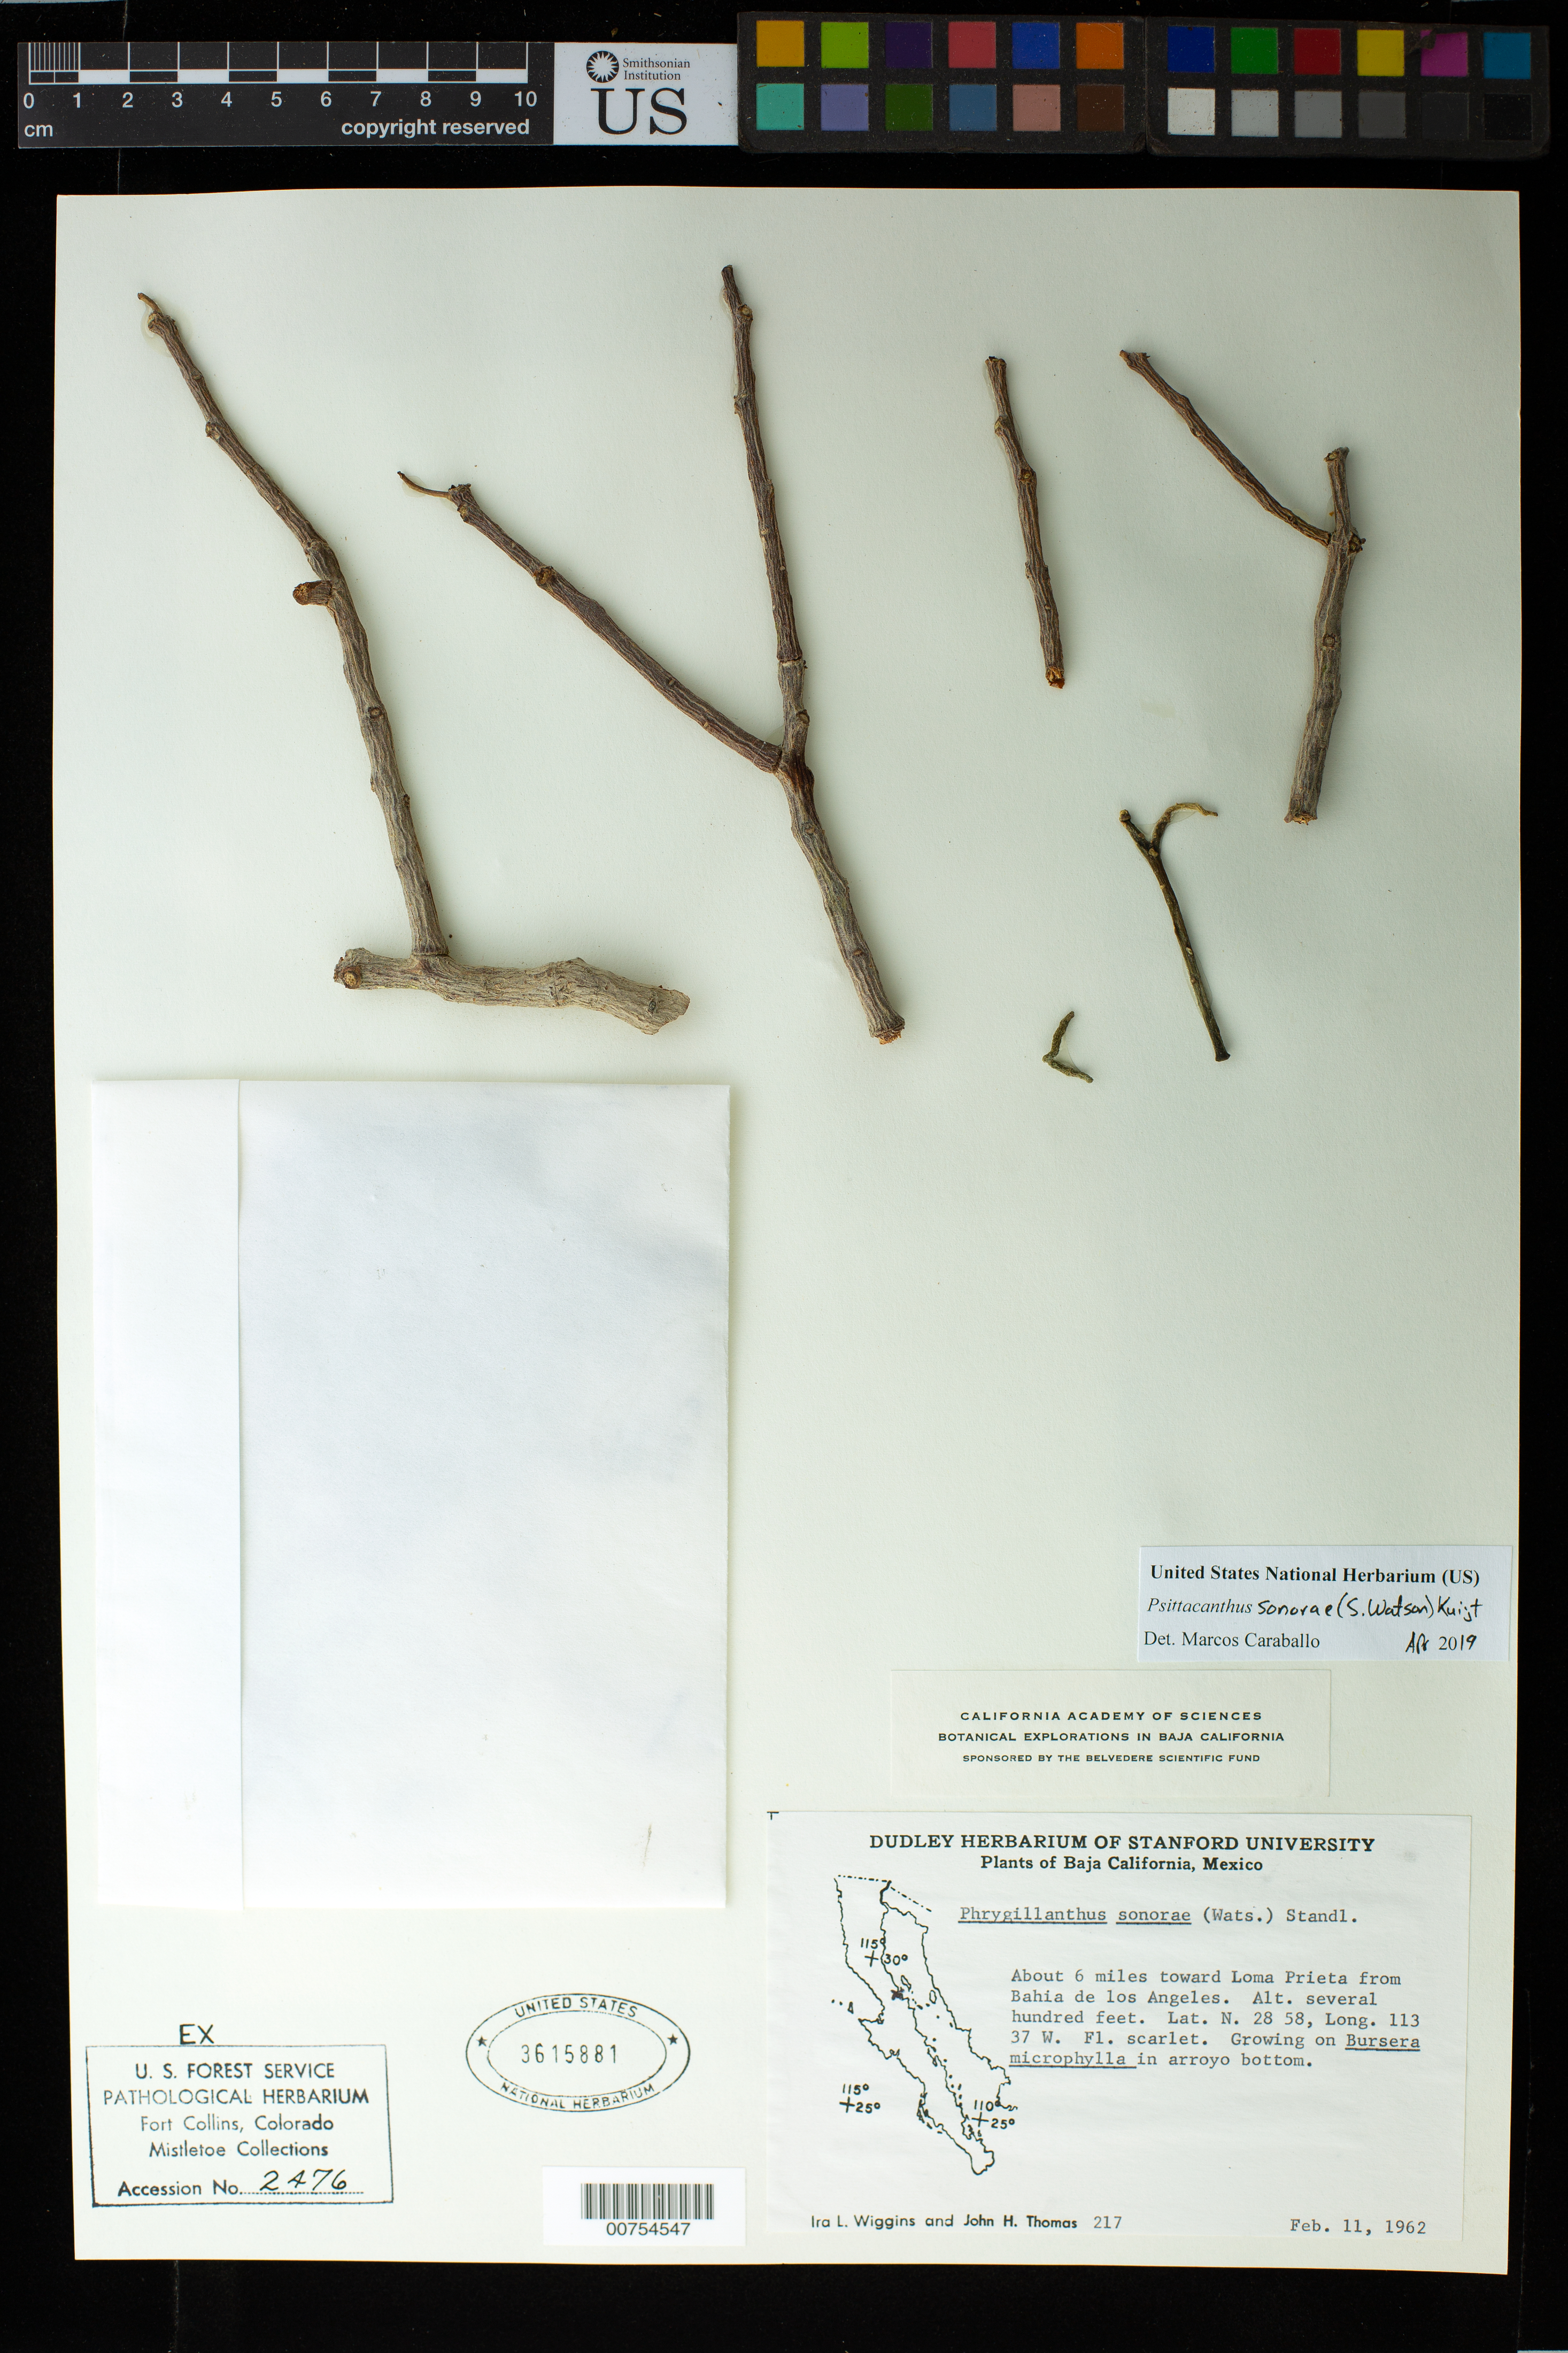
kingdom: Plantae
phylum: Tracheophyta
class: Magnoliopsida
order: Santalales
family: Loranthaceae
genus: Psittacanthus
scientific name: Psittacanthus sonorae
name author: (S. Watson) Kuijt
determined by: Caraballo-Ortiz, Marcos A., (MISS), University of Mississippi (UNITED STATES)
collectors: I. L. Wiggins & J. H. Thomas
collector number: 217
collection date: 1962-02-11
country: Mexico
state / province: Baja California Norte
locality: Bahia de los Angeles, about 6 miles toward Loma Prieta from Bahia de los Angeles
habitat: In arroyo bottom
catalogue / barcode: US 3615881